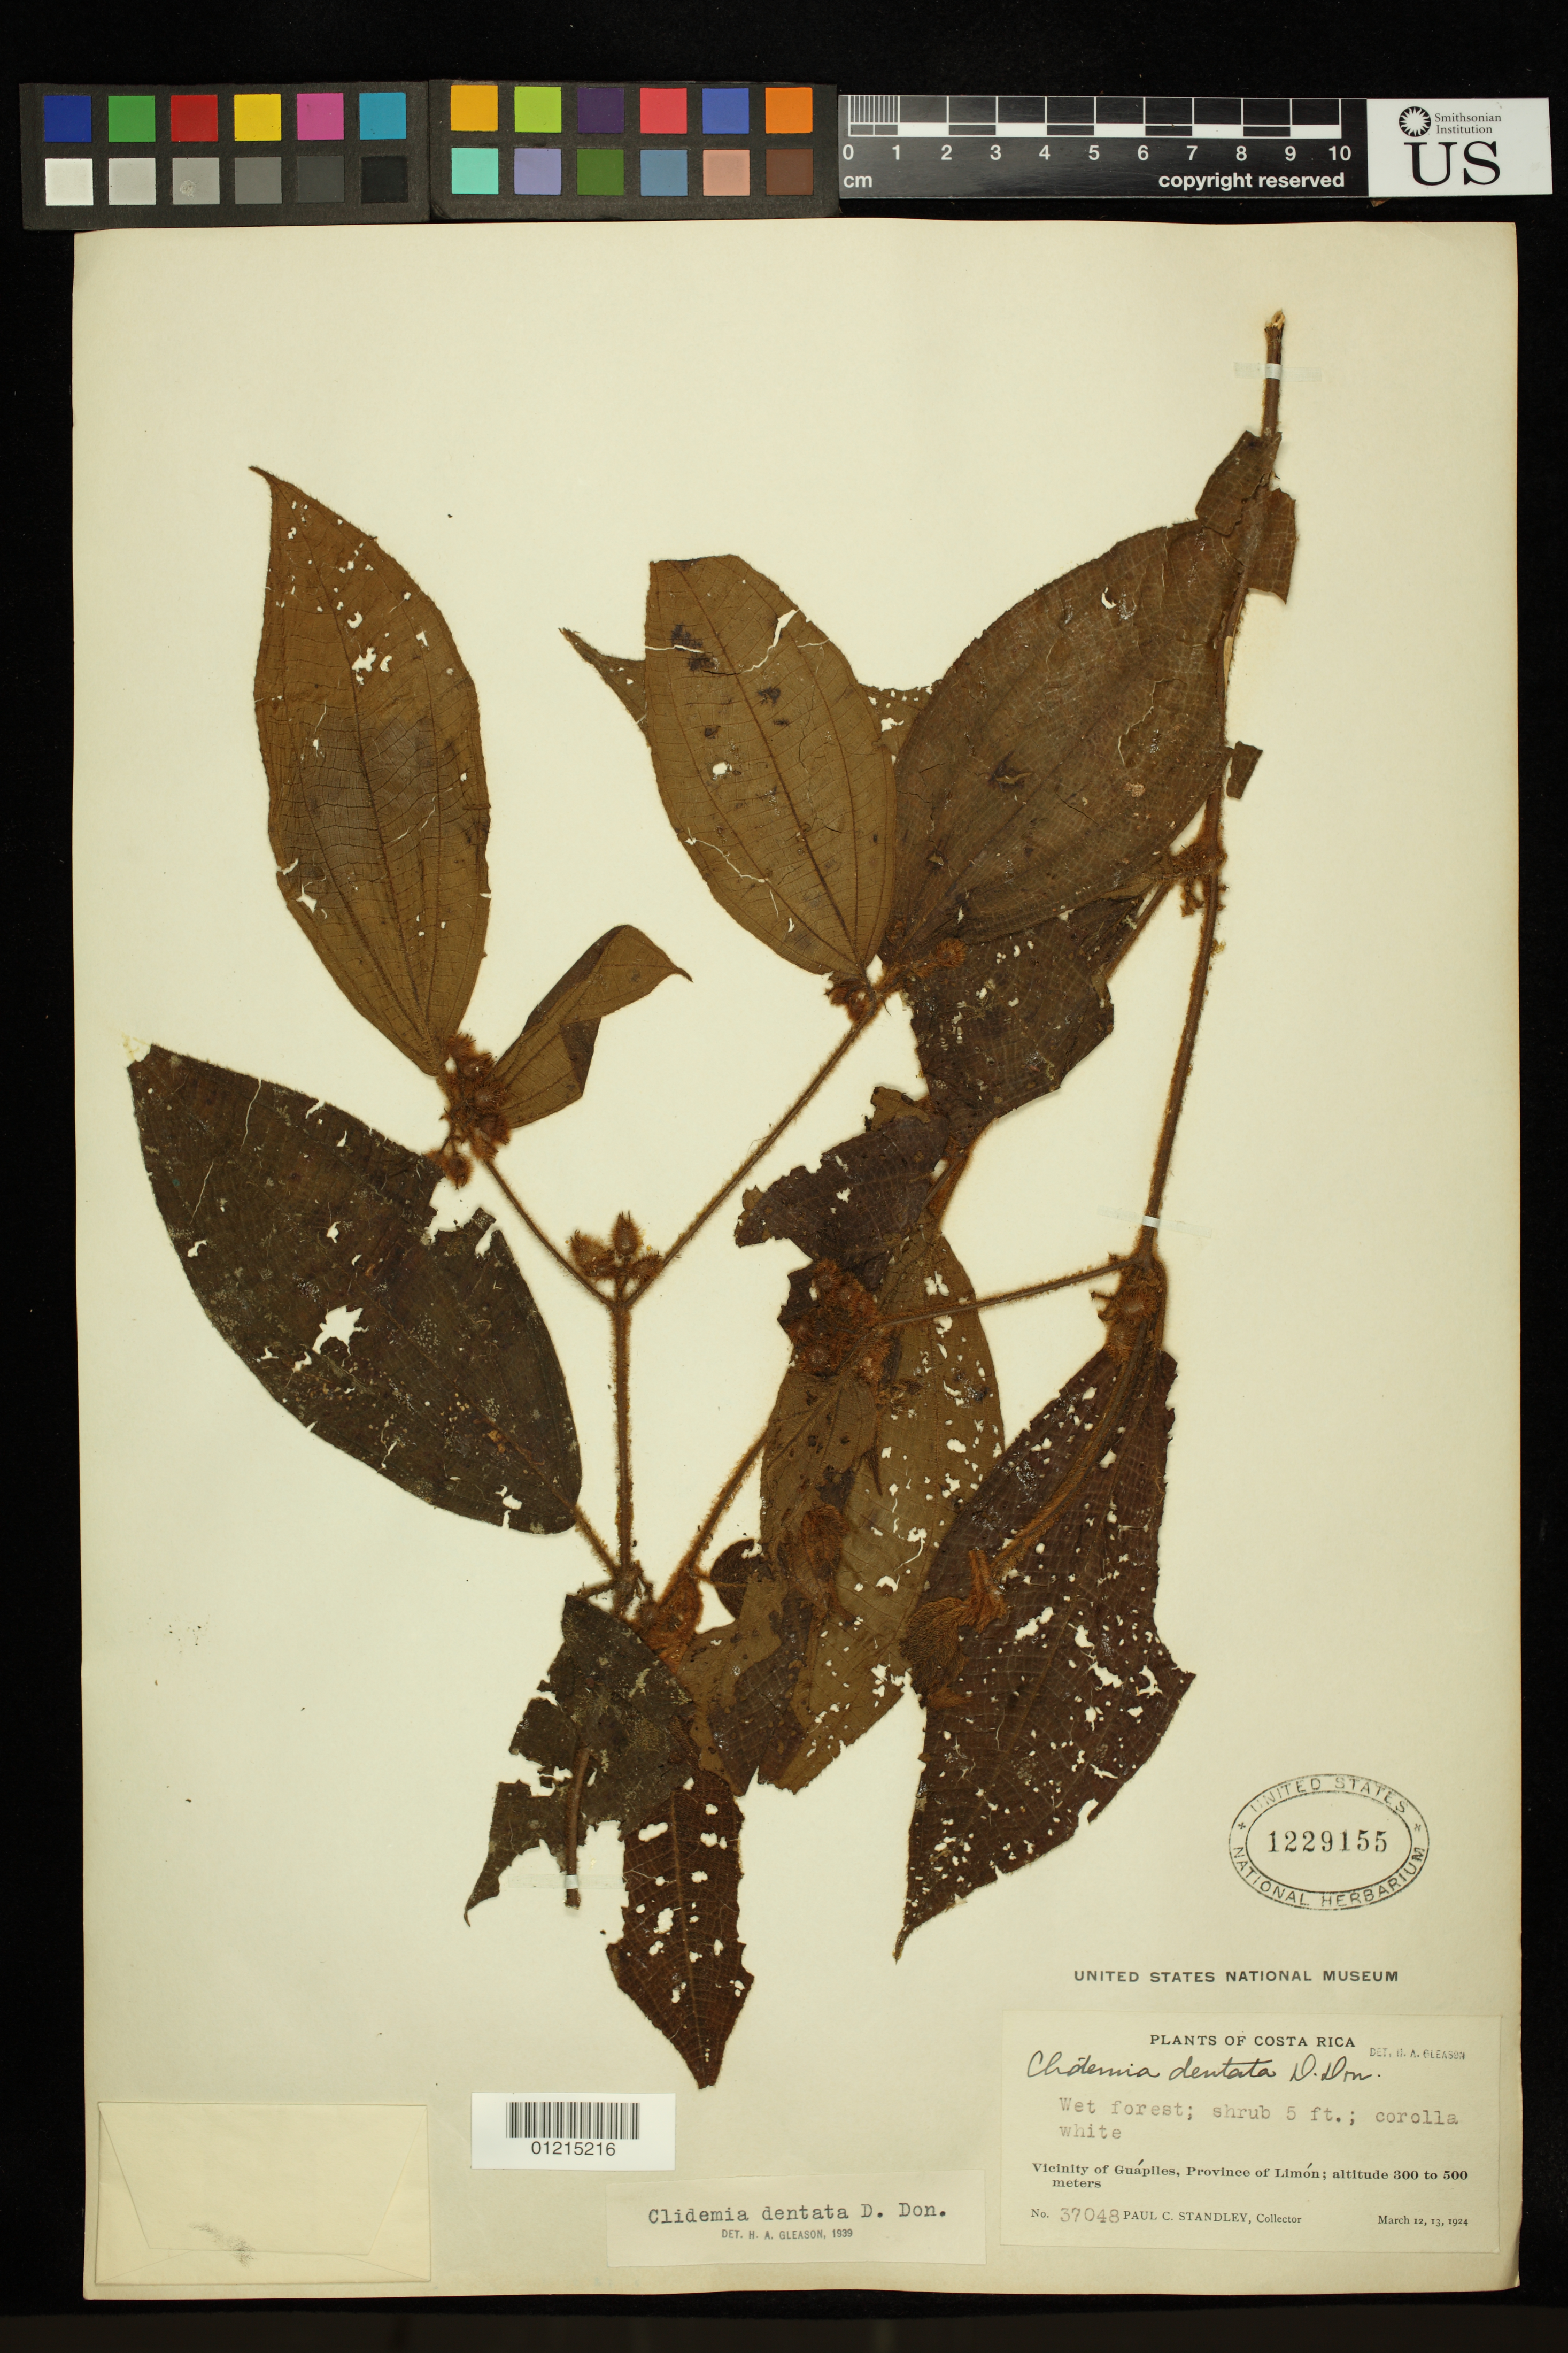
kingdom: Plantae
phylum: Tracheophyta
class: Magnoliopsida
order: Myrtales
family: Melastomataceae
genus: Clidemia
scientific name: Clidemia dentata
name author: D. Don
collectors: P. C. Standley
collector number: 37048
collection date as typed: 12 Mar 1924 and 13 Mar 1924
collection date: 1924-03-12,1924-03-13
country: Costa Rica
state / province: Limón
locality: Vicinity of Guápiles, Province of Limón.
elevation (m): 300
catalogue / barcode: US 1229155